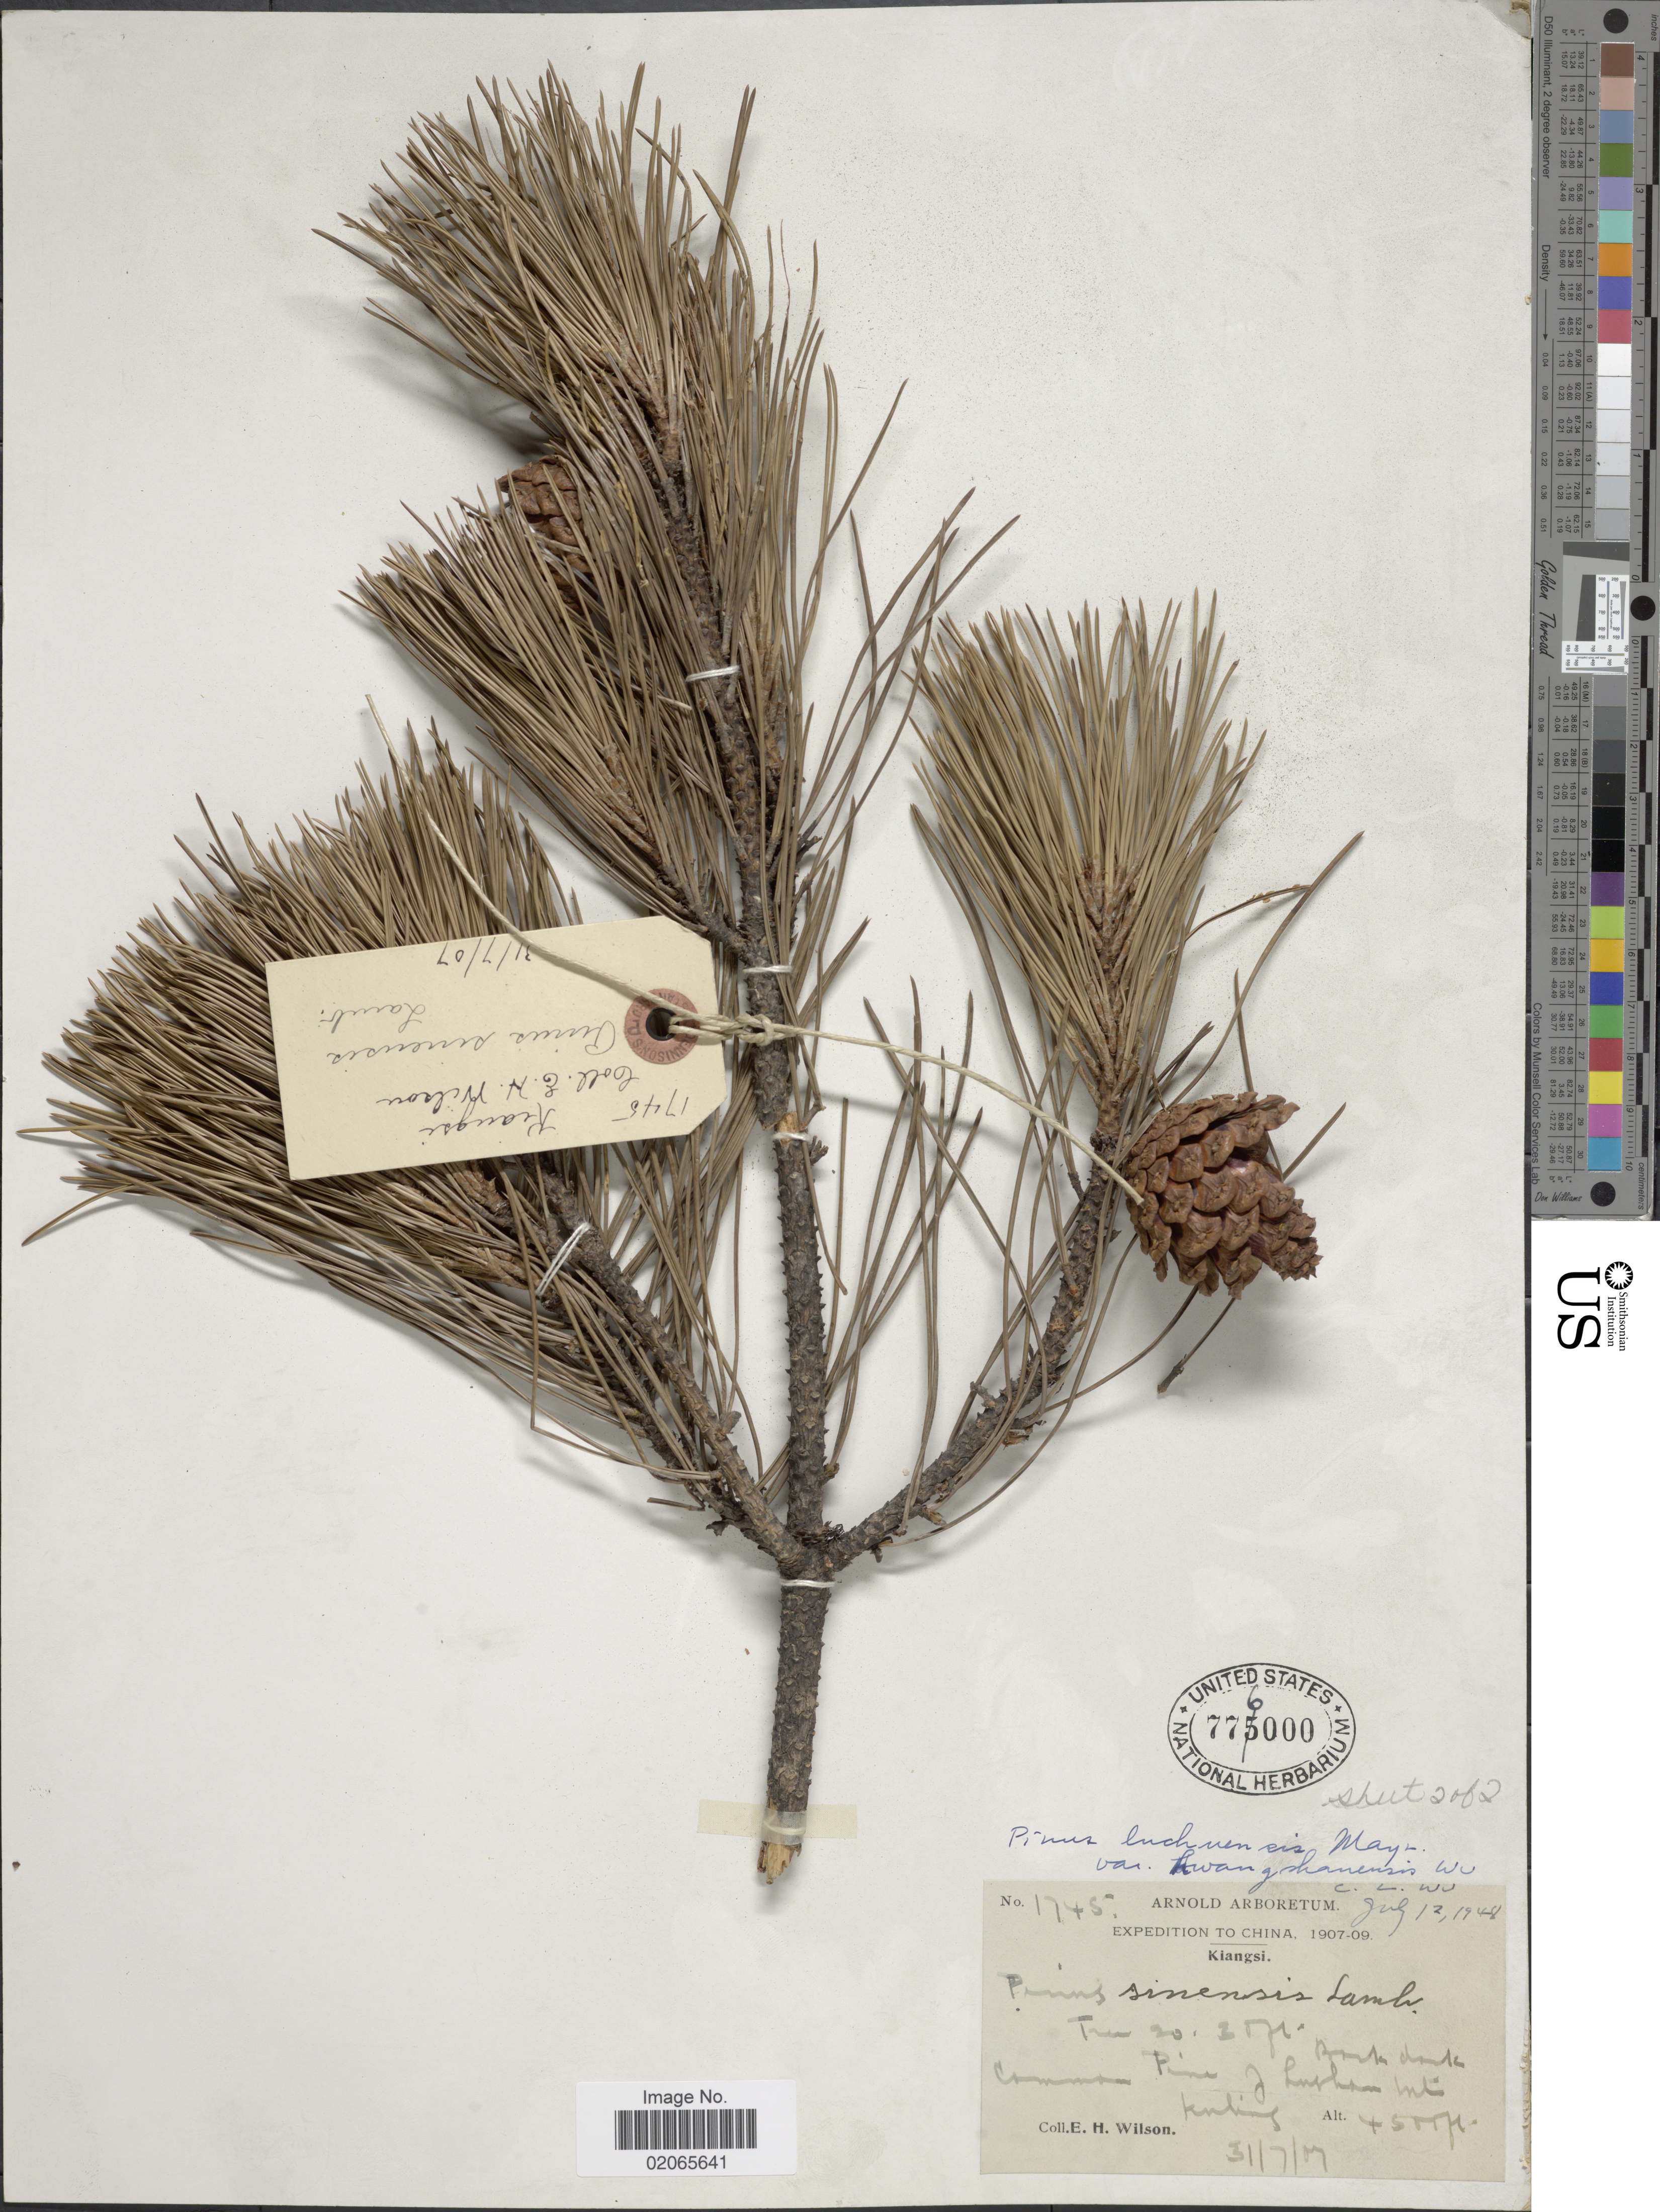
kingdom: Plantae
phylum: Tracheophyta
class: Pinopsida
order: Pinales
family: Pinaceae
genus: Pinus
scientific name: Pinus luchuensis var. hwangshanensis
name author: (K.C. Hsia) C.L. Wu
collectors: E. Wilson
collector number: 1745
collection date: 1907-07-31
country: China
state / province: Jiangxi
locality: Kiangsi, Lushan Mts., Kenting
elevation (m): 1372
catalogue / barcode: US 776000